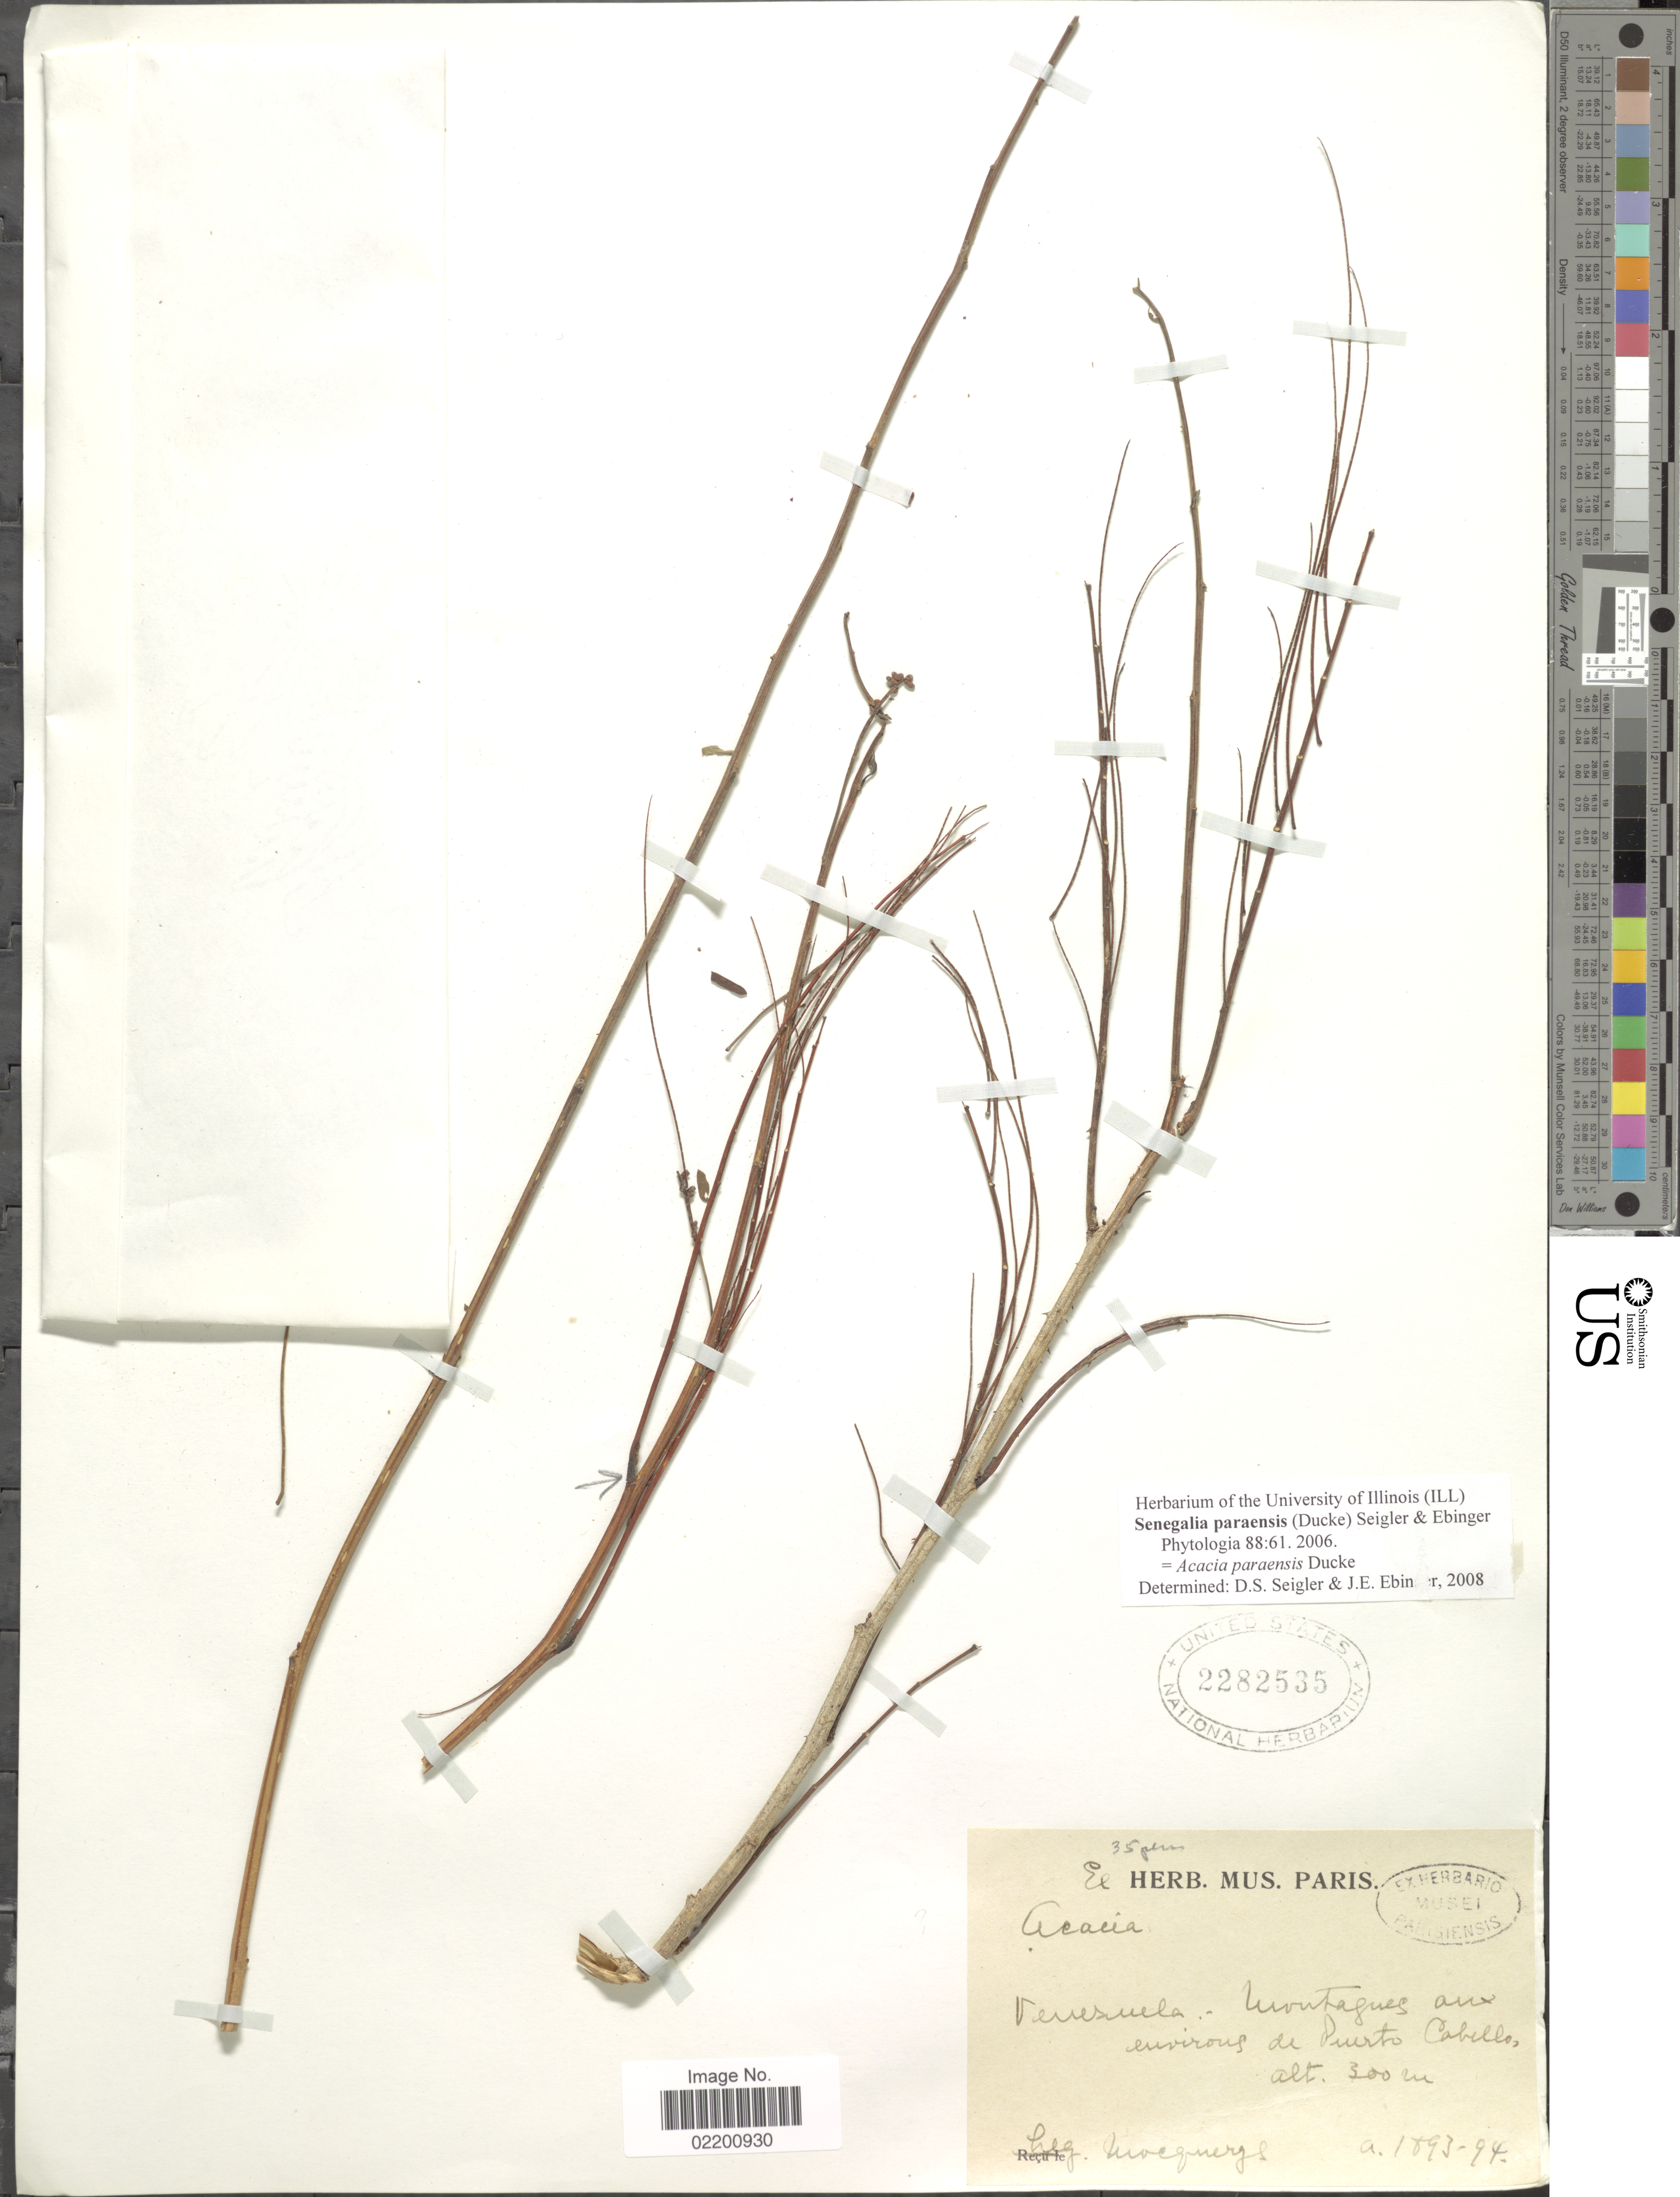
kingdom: Plantae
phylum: Tracheophyta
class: Magnoliopsida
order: Fabales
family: Fabaceae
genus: Senegalia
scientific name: Senegalia paraensis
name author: (Ducke) Seigler & Ebinger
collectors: A. Mocquerys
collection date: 1893/1894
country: Venezuela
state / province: Carabobo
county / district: Puerto Cabello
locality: Puerto Cabello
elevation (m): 300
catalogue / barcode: US 2282535